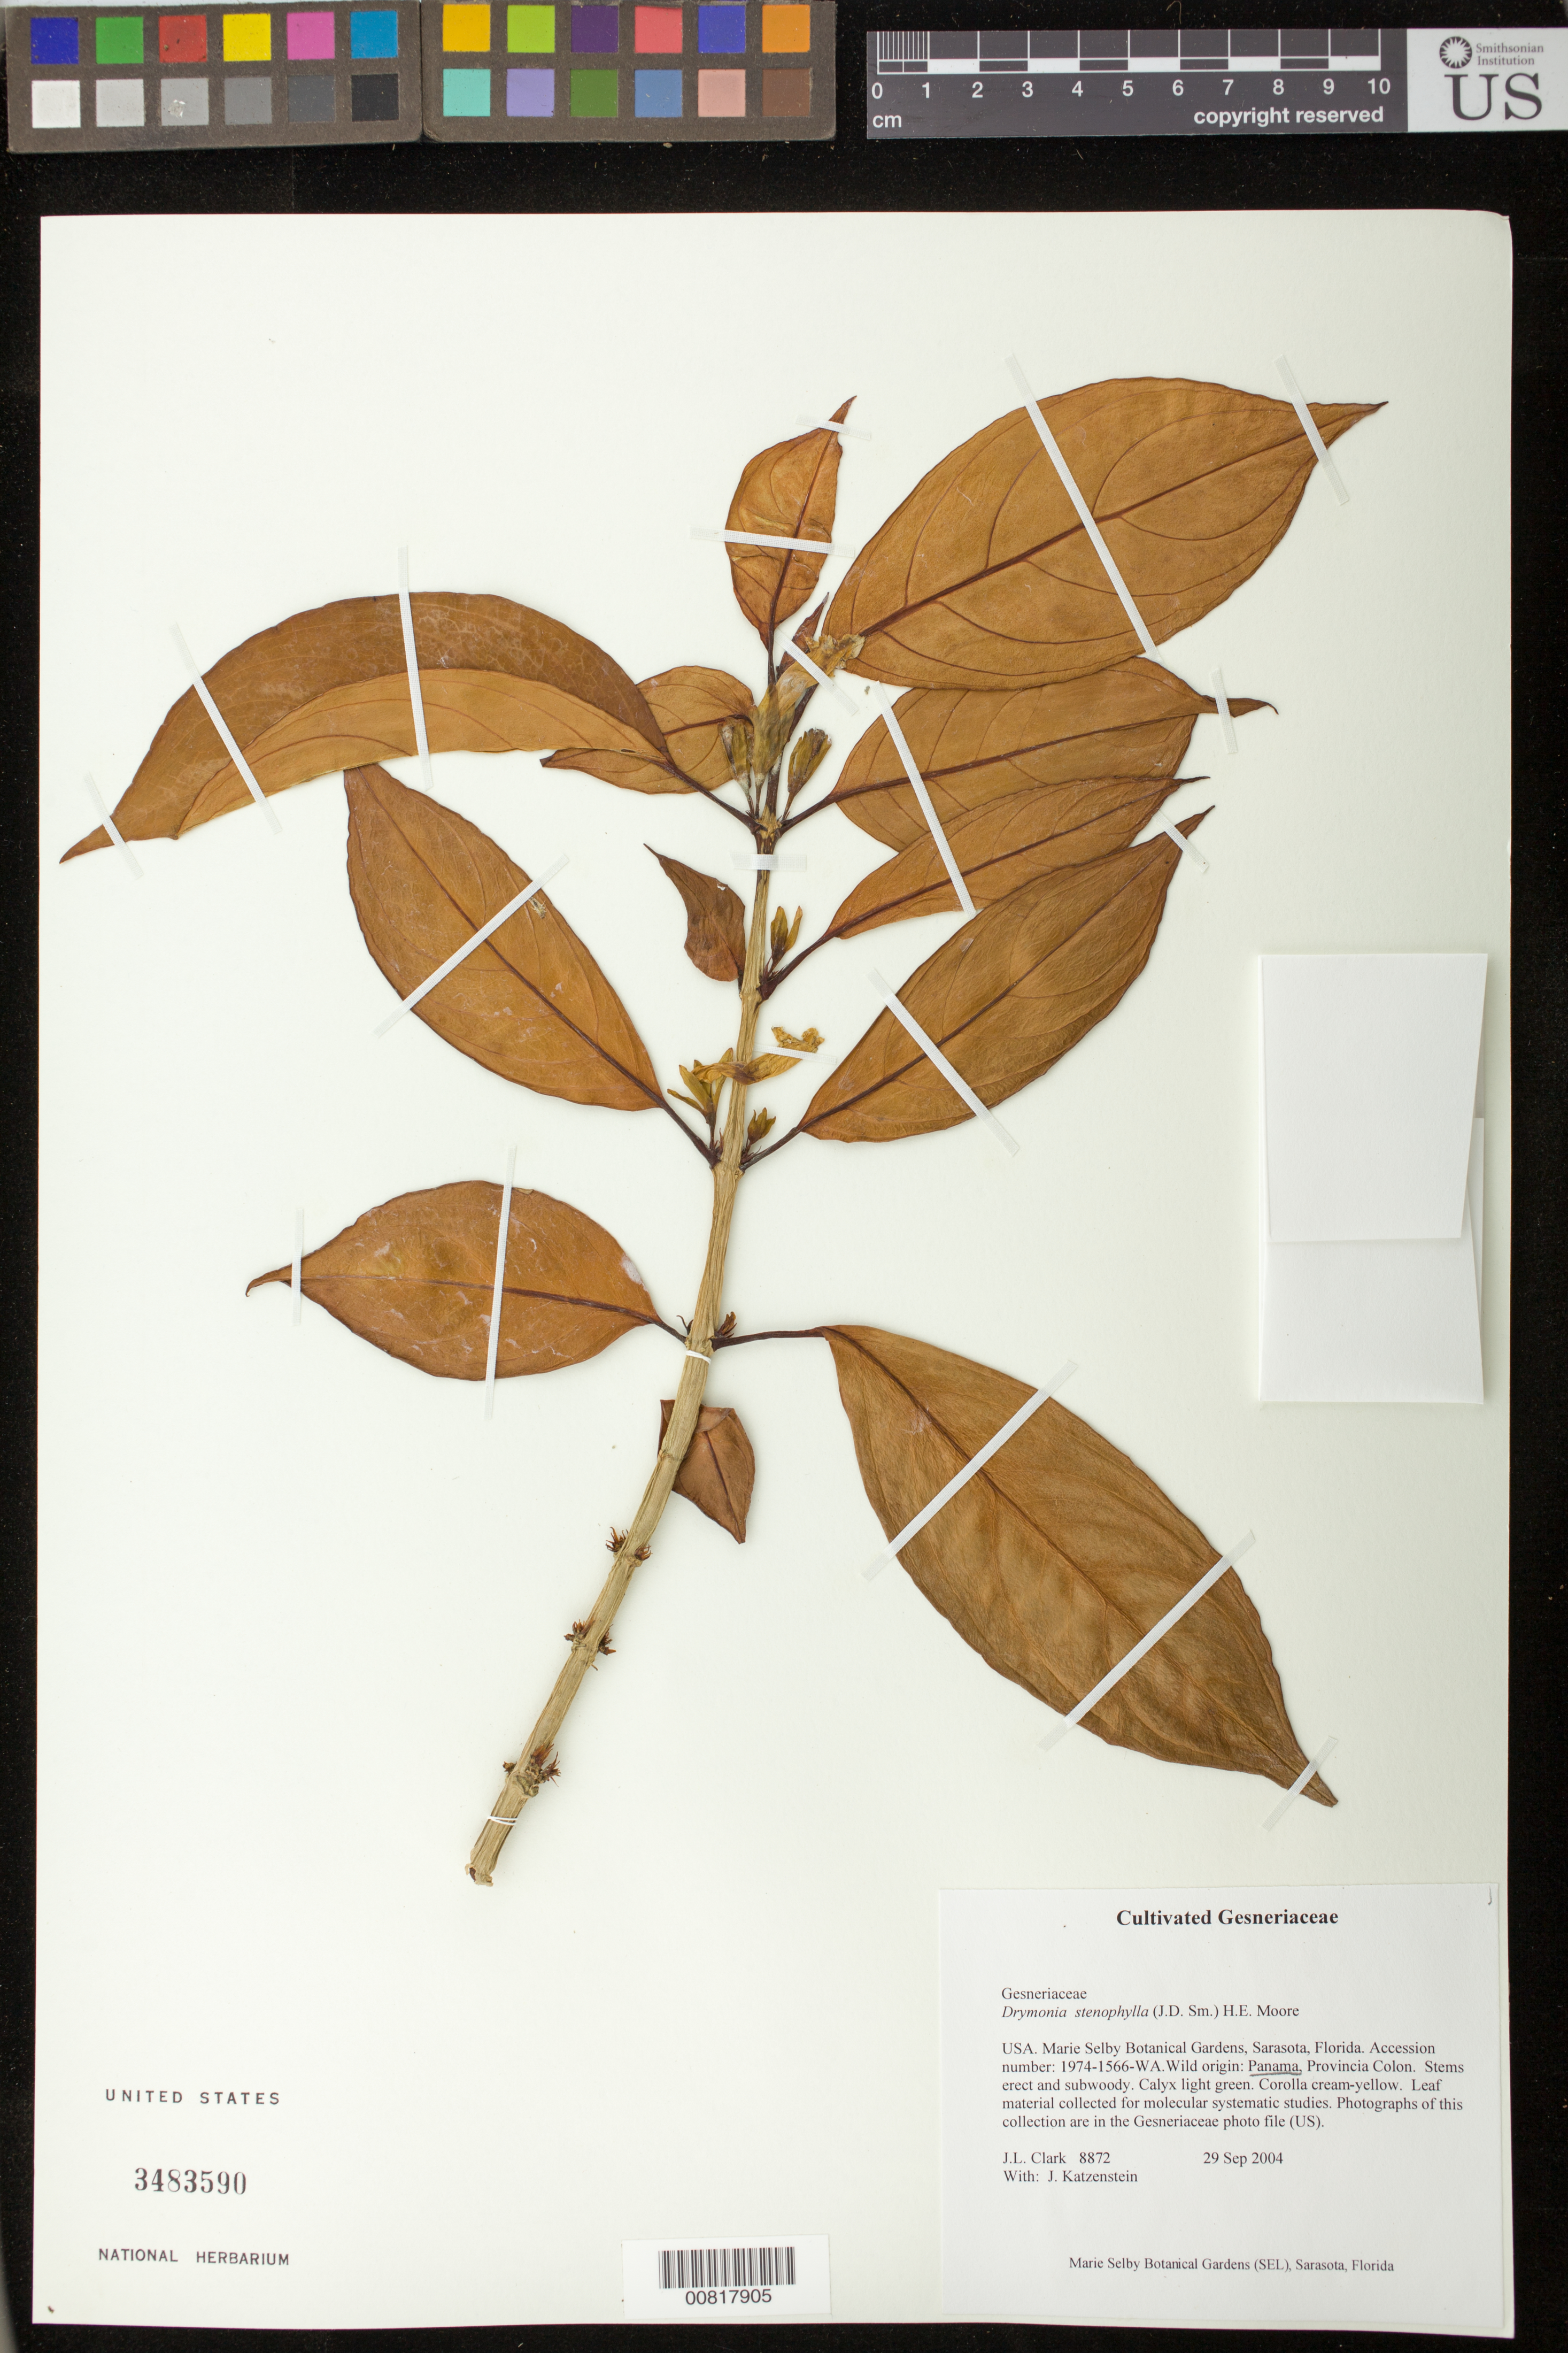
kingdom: Plantae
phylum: Tracheophyta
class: Magnoliopsida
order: Lamiales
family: Gesneriaceae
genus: Drymonia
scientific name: Drymonia stenophylla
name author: (Donn. Sm.) H.E. Moore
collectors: J. L. Clark & J. Katzenstein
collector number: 8872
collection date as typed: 29 Sep 2004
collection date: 2004-09-29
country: United States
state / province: Florida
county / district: Sarasota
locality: Marie Selby Botanical Gardens, Sarasota, Florida.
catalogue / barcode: US 3483590